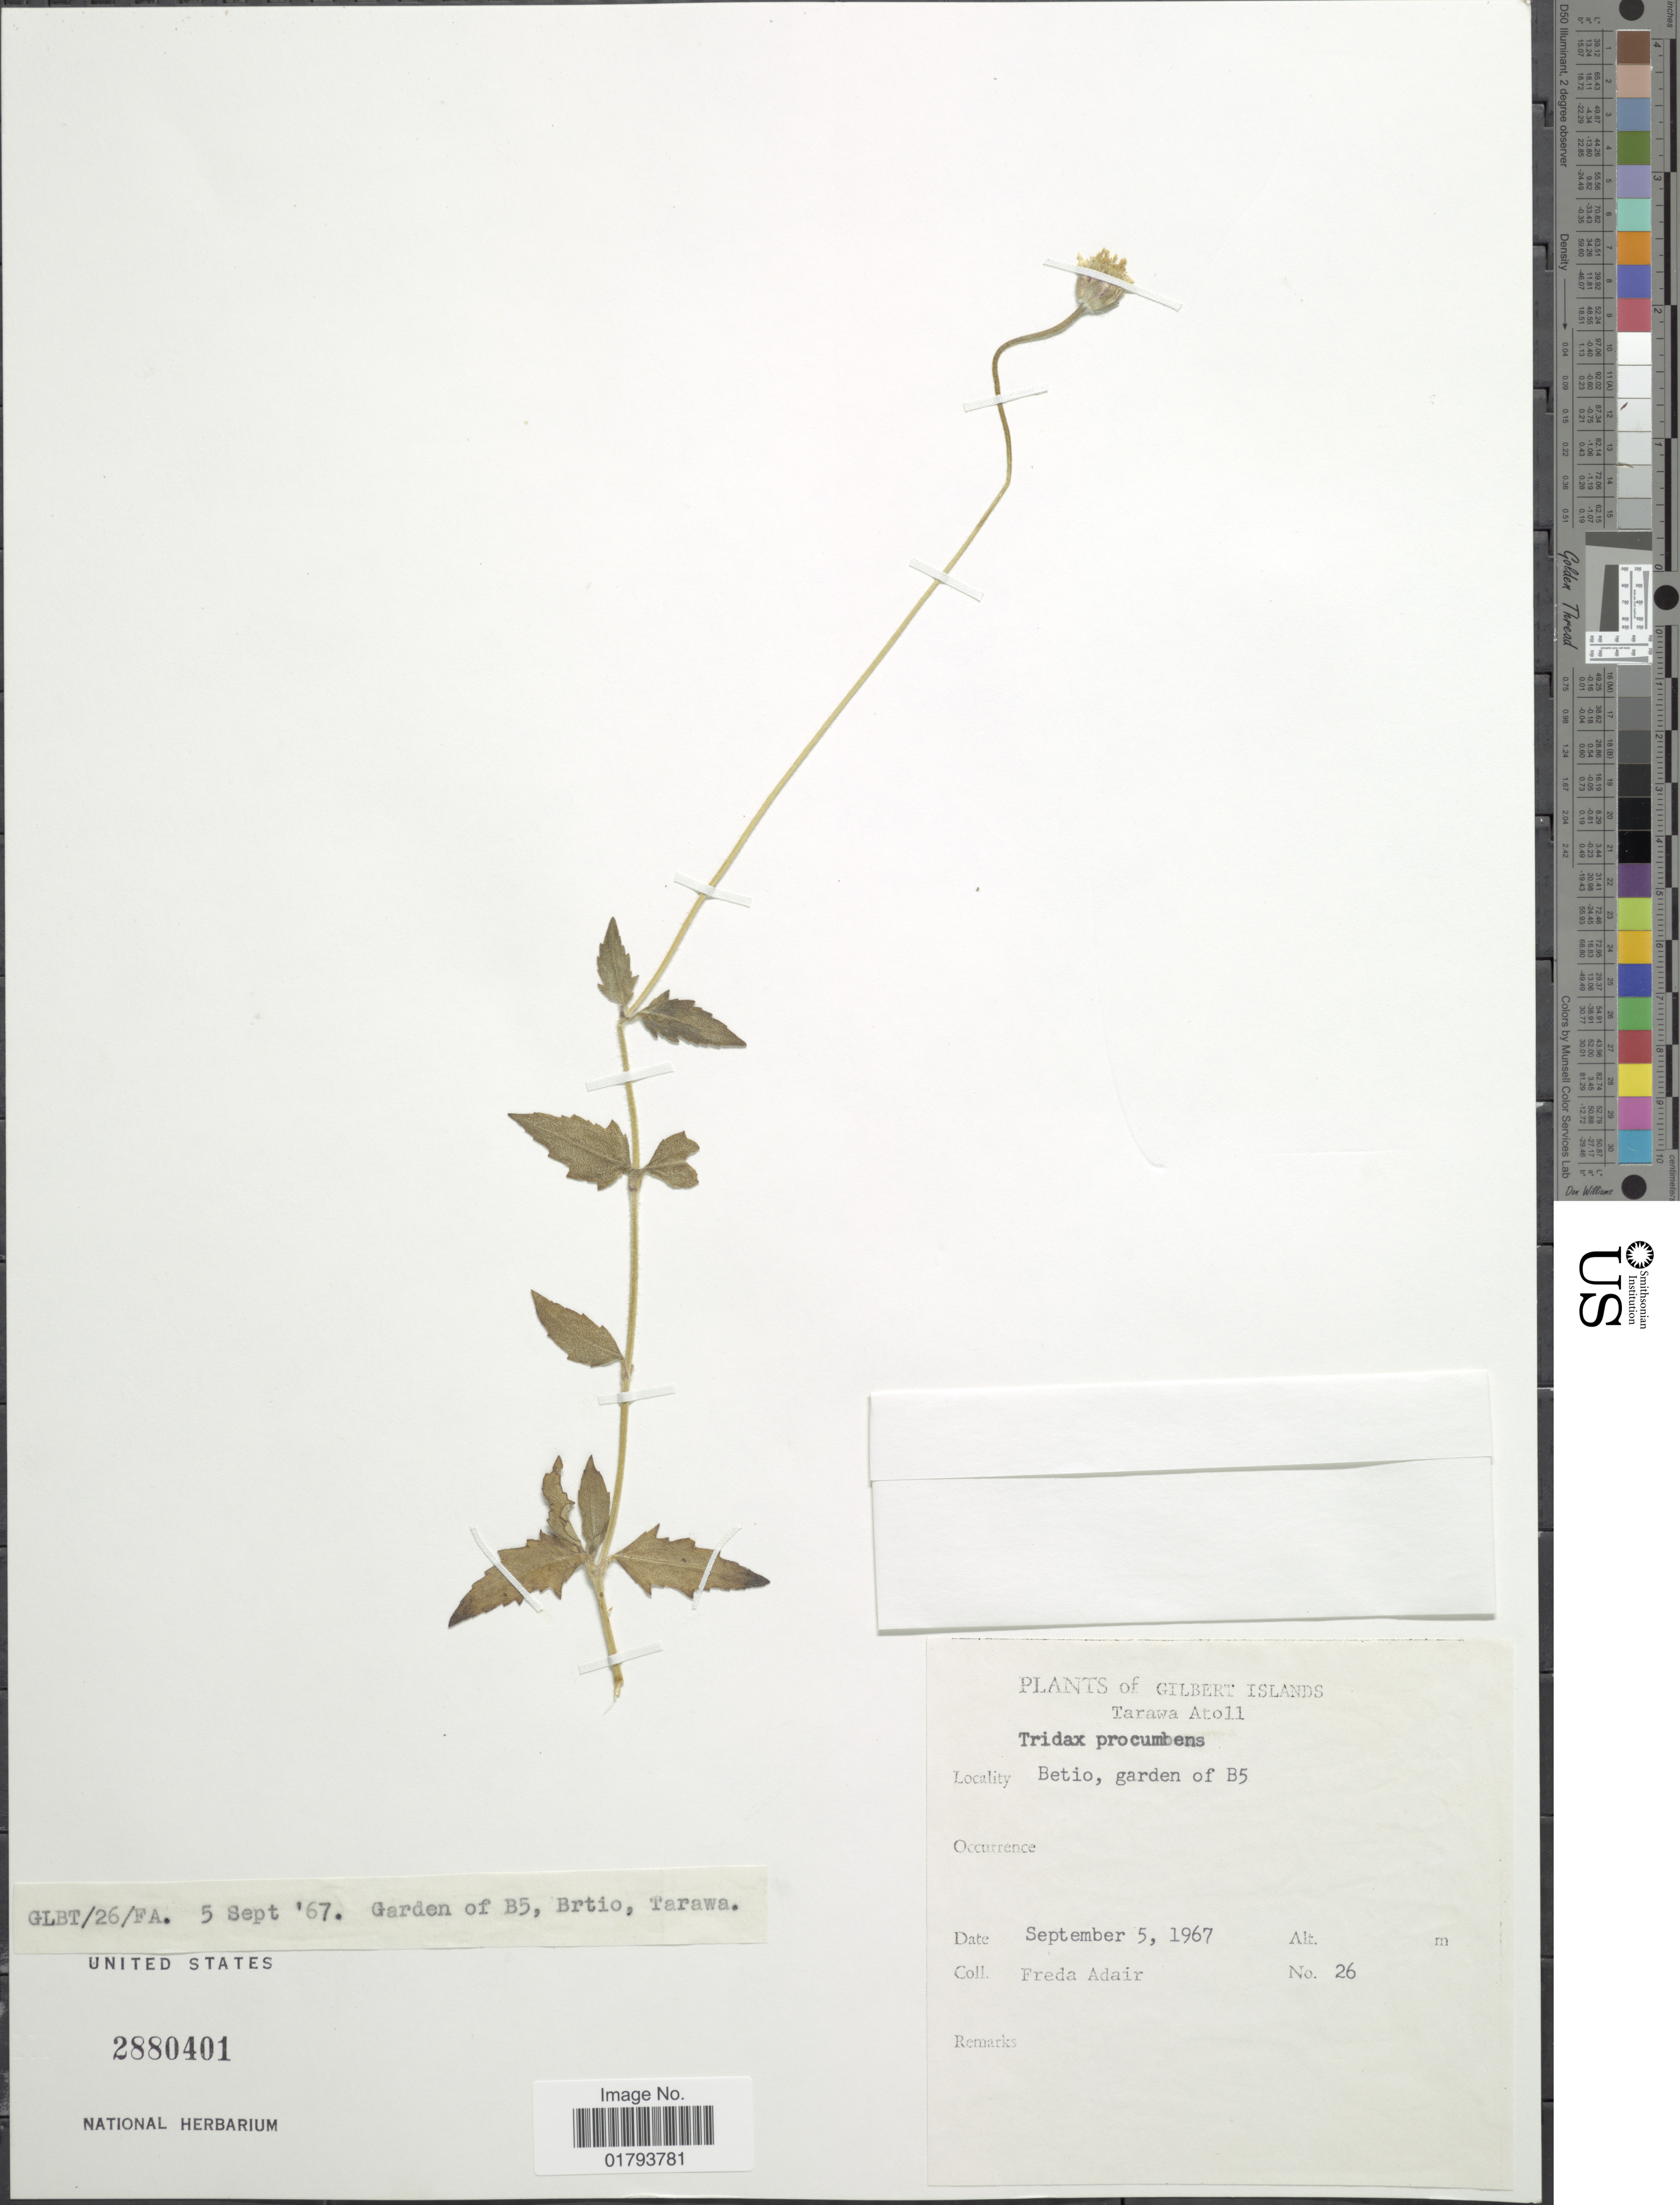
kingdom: Plantae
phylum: Tracheophyta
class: Magnoliopsida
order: Asterales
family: Asteraceae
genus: Tridax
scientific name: Tridax procumbens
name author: L.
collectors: F. Adair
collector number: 26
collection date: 1967-09-05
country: Kiribati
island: Tarawa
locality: Gilbert Islands, Tarawa Atoll, Betio, garden of B5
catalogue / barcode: US 2880401